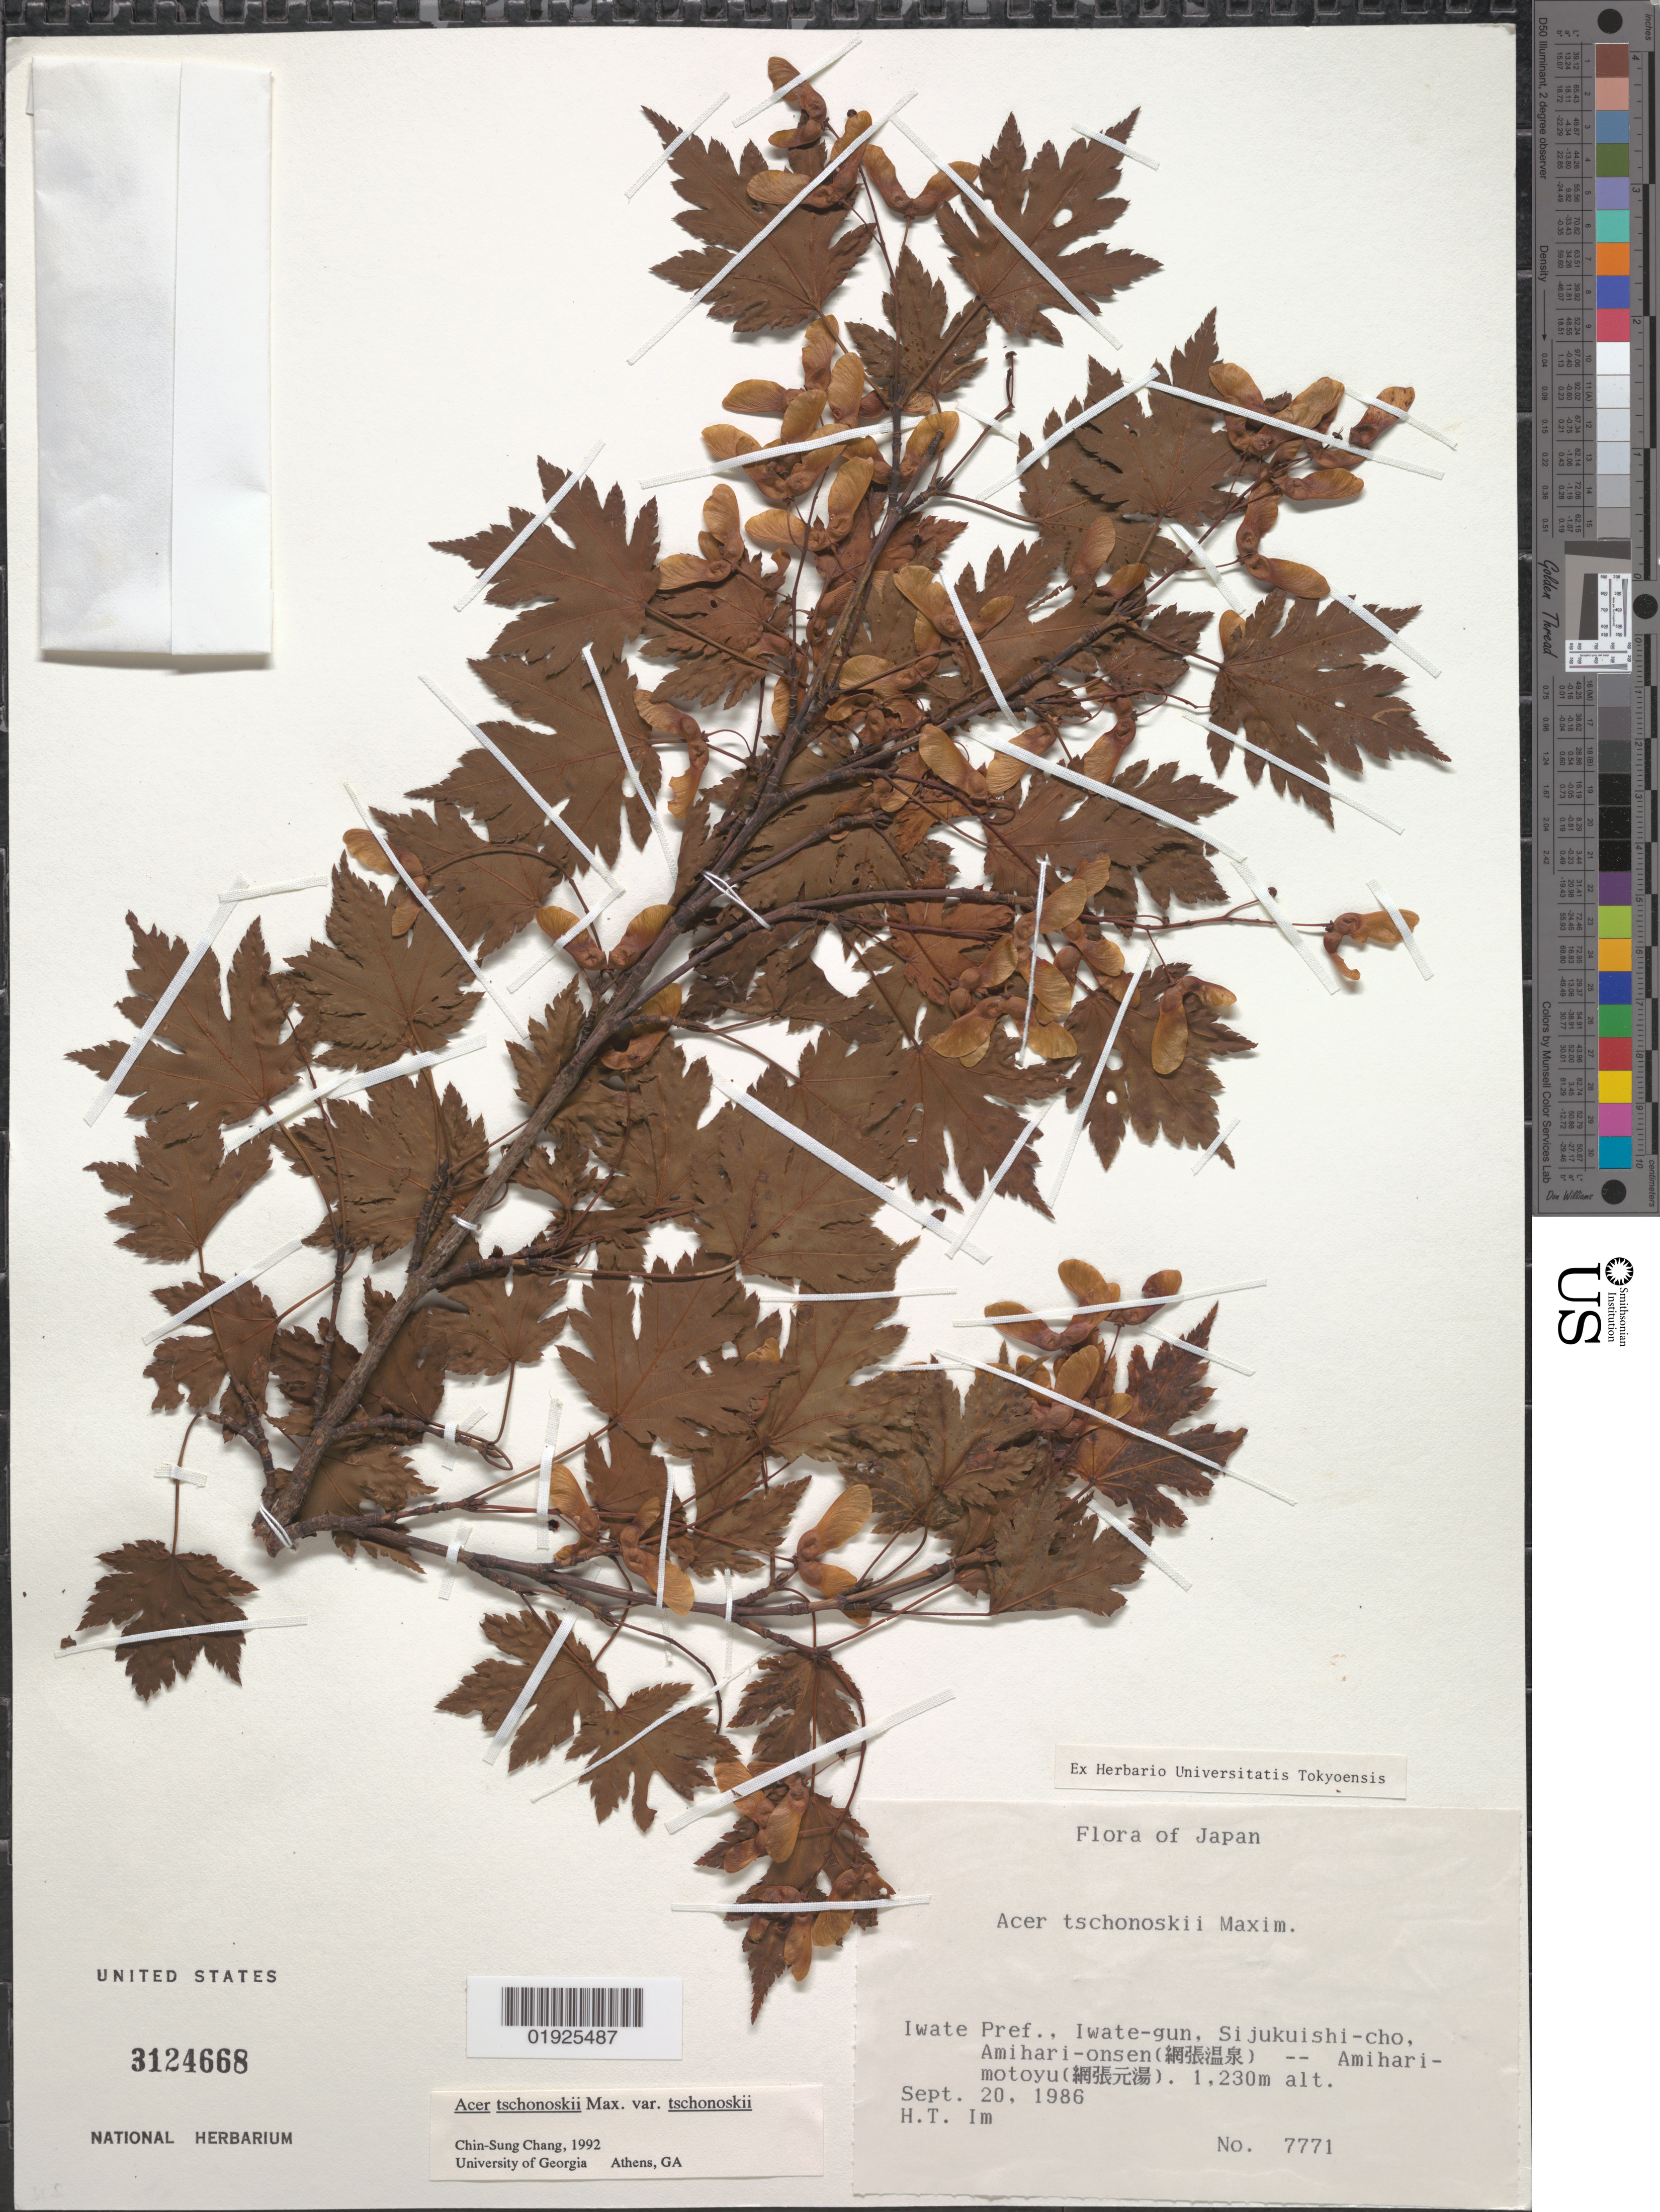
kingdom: Plantae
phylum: Tracheophyta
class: Magnoliopsida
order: Sapindales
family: Sapindaceae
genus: Acer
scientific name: Acer tschonoskii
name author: Maxim.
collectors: H. Im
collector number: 7771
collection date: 1986-09-20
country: Japan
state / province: Iwate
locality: Iwate-gun. Sijukuishi-cho, Amihari-onsen -- Maihari-motoyu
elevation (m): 1230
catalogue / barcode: US 3124668